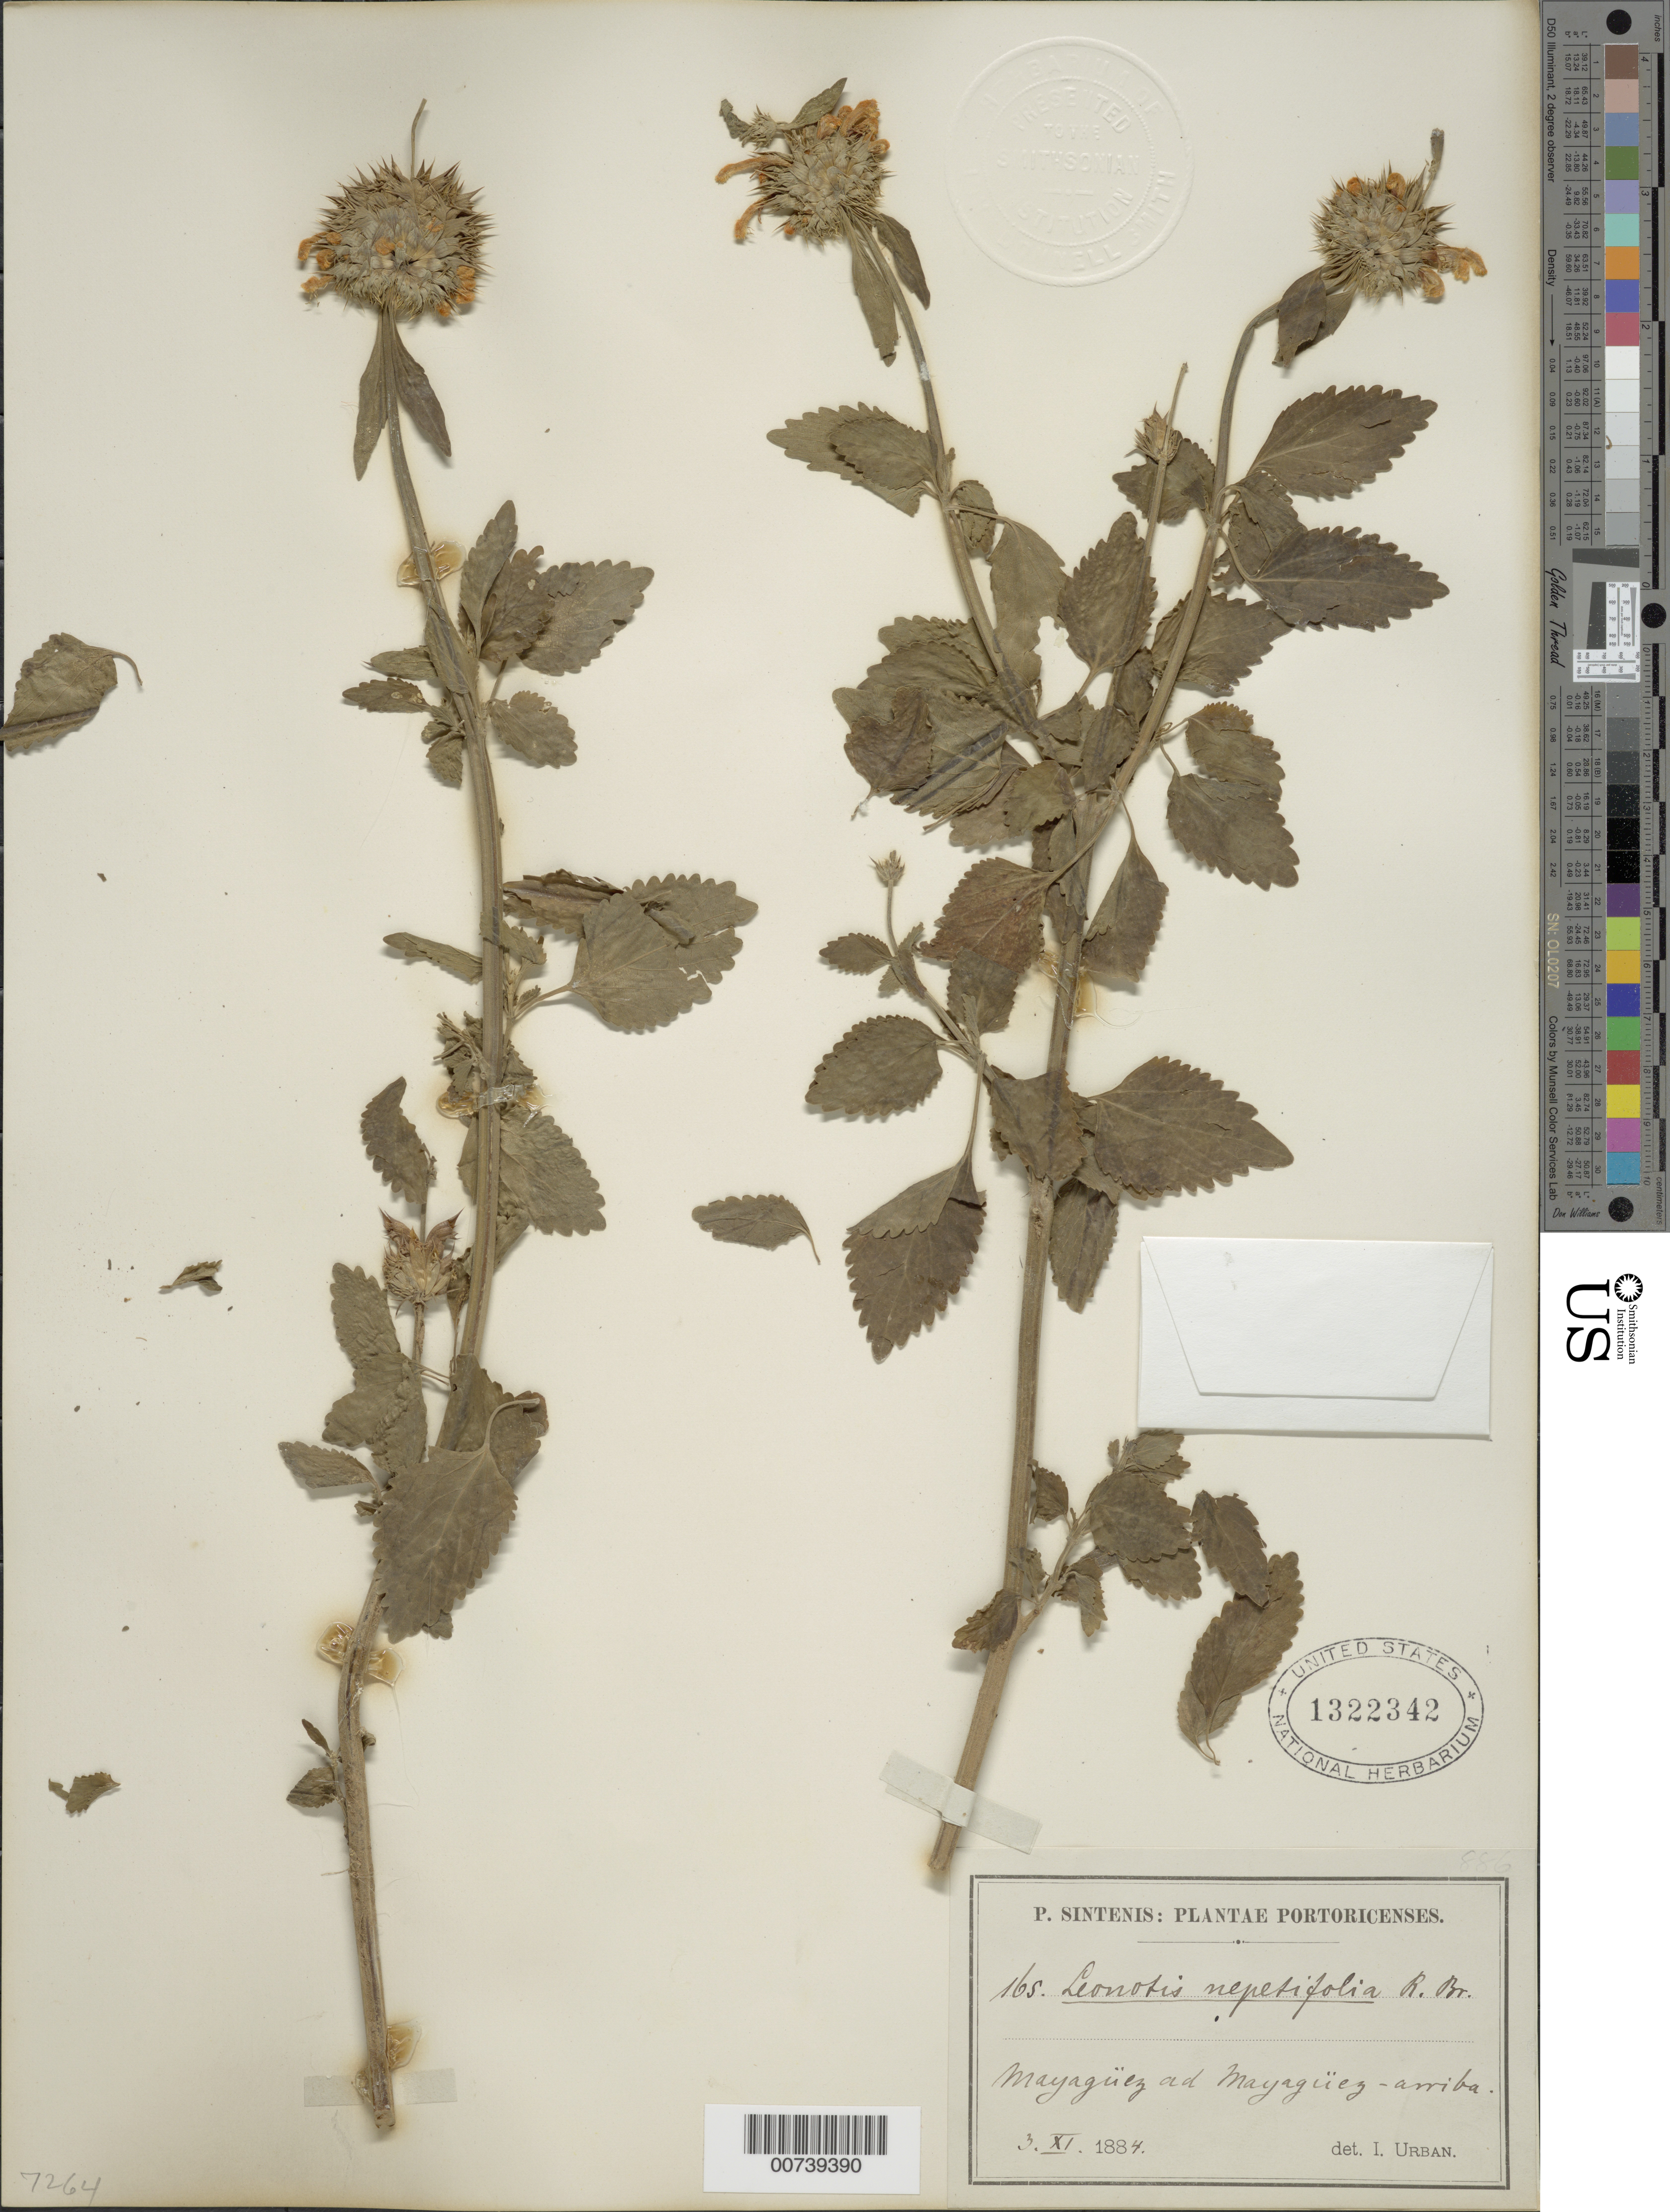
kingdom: Plantae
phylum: Tracheophyta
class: Magnoliopsida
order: Lamiales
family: Lamiaceae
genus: Leonotis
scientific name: Leonotis nepetifolia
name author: (L.) R. Br.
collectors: P. Sintenis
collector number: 165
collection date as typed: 03 Nov 1884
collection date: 1884-11-03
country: Puerto Rico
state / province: Mayagüez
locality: Mayaguez ad Mayaguez-arriba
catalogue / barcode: US 1322342